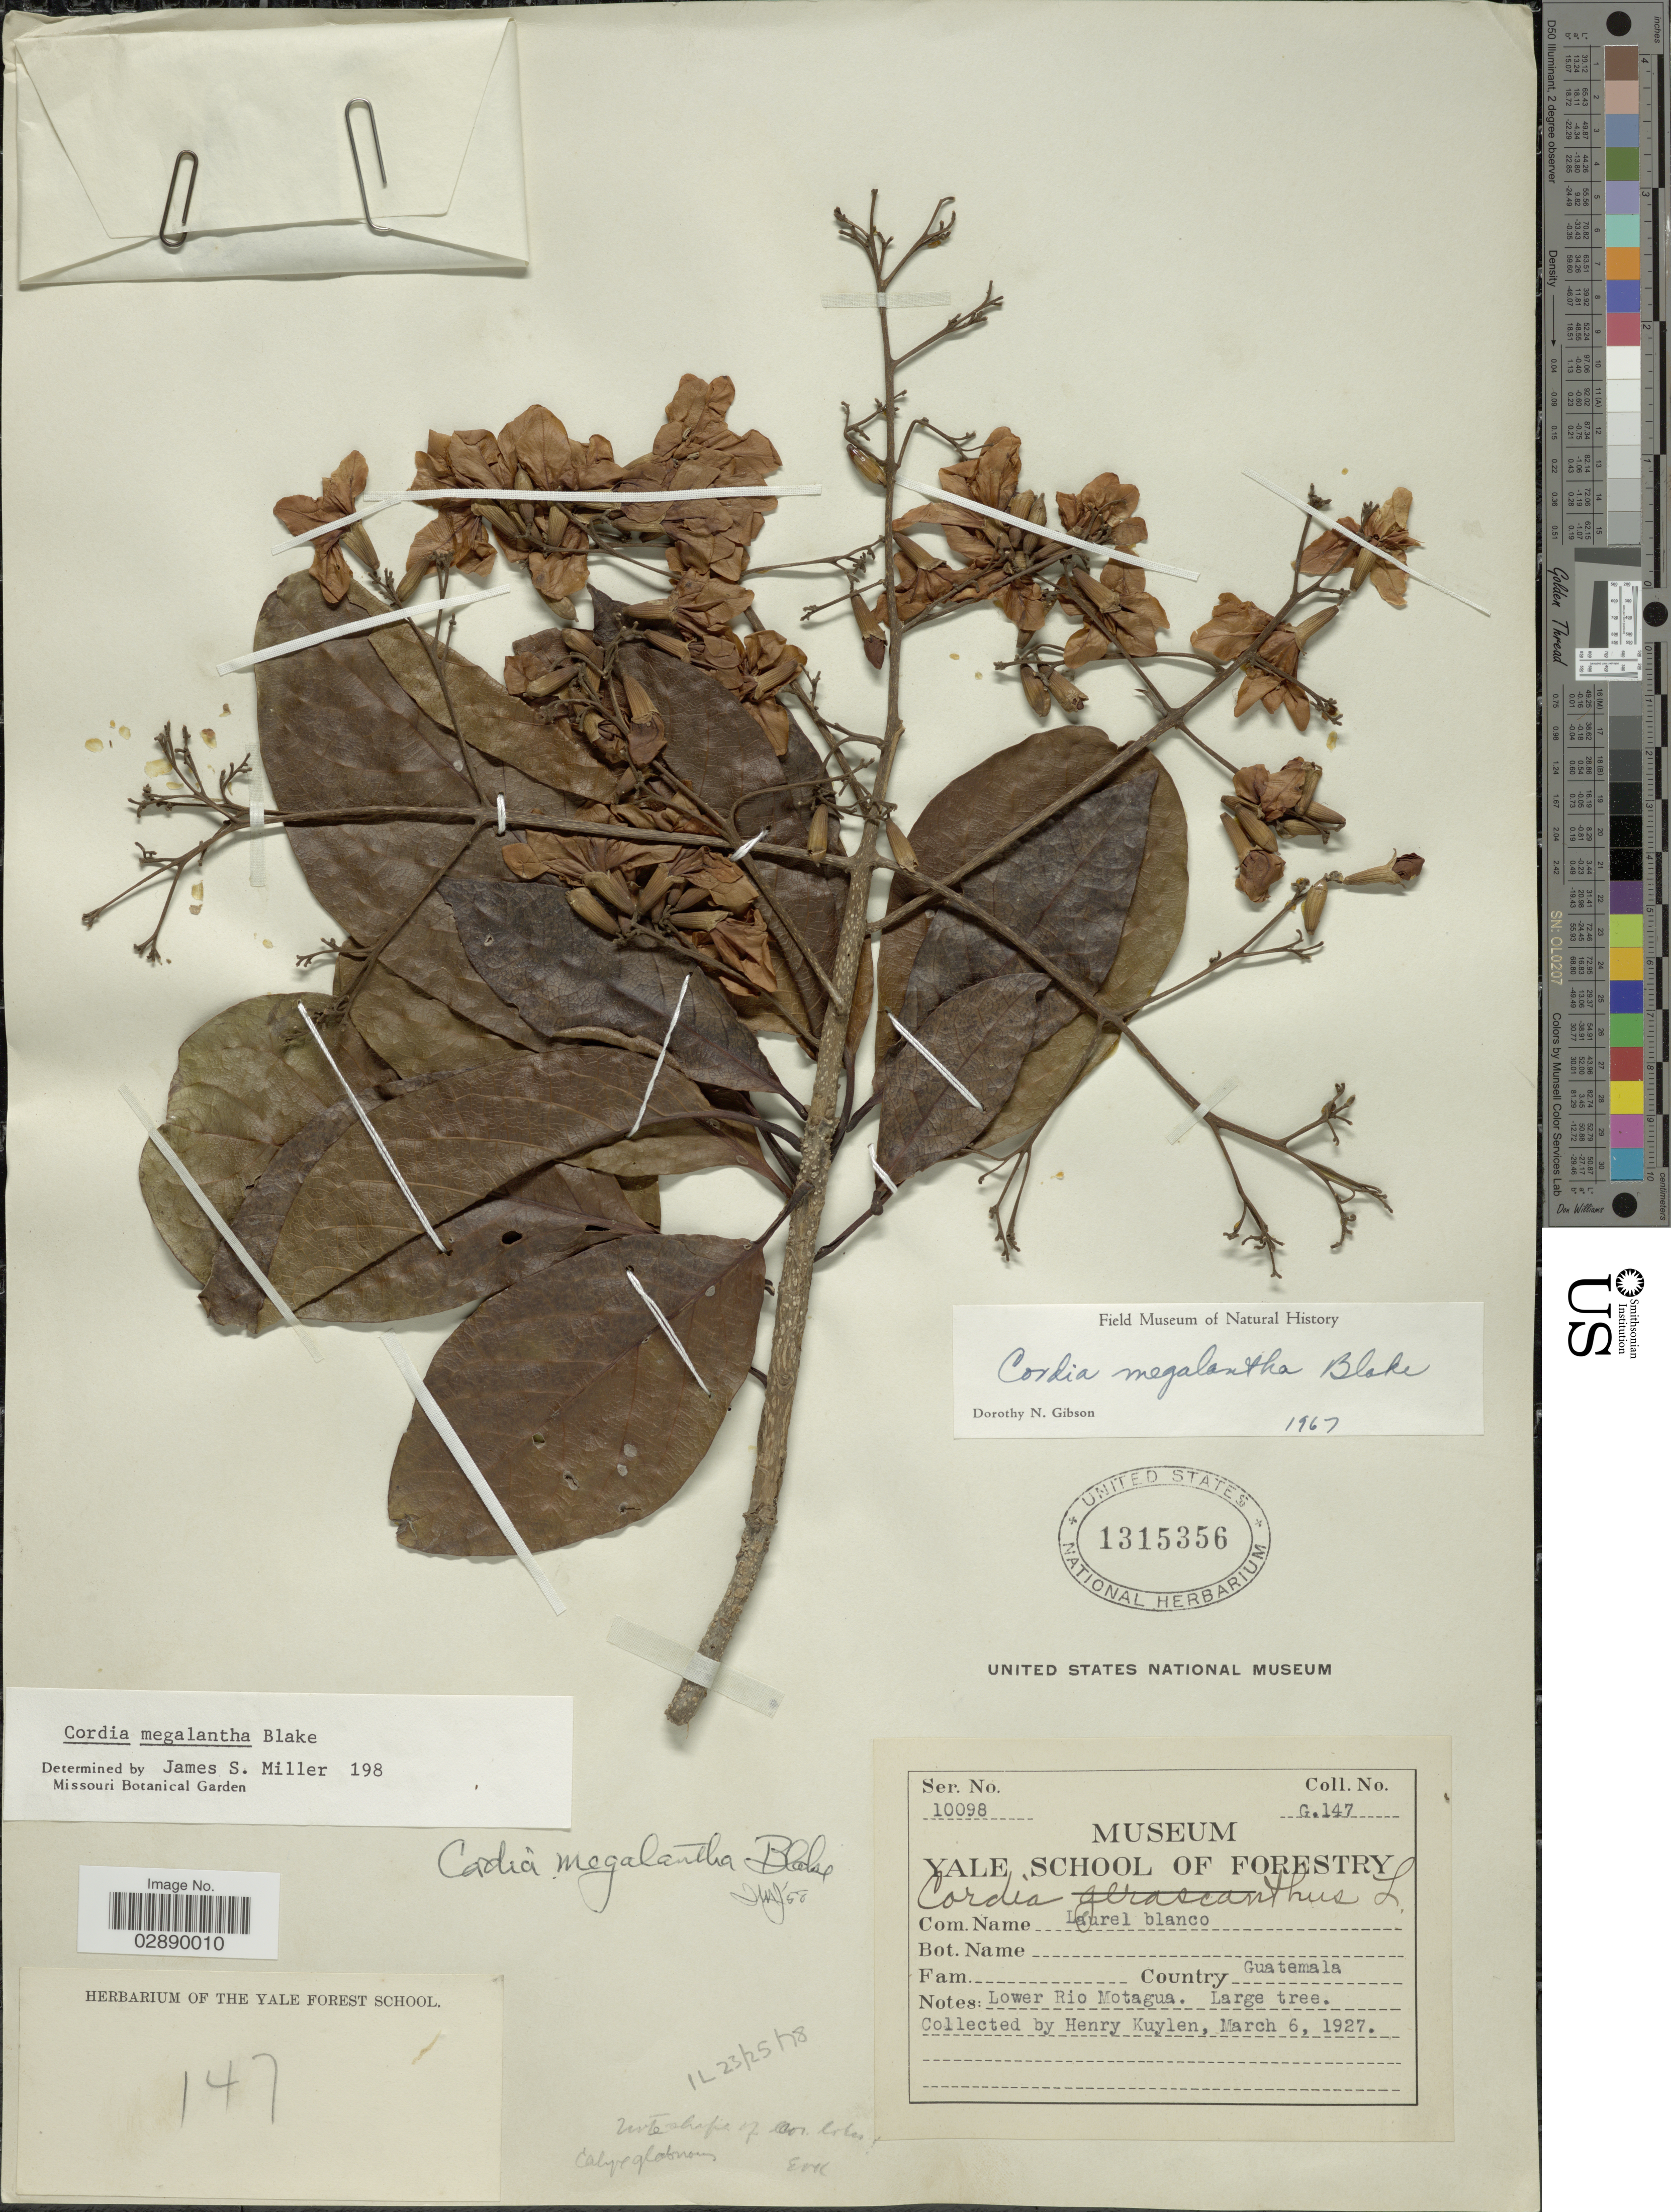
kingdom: Plantae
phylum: Tracheophyta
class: Magnoliopsida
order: Boraginales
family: Cordiaceae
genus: Cordia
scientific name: Cordia megalantha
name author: S.F. Blake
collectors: H. Kuylen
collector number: G.147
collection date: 1927-03-06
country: Guatemala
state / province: Guatemala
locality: Lower Rio Motagua.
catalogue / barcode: US 1315356